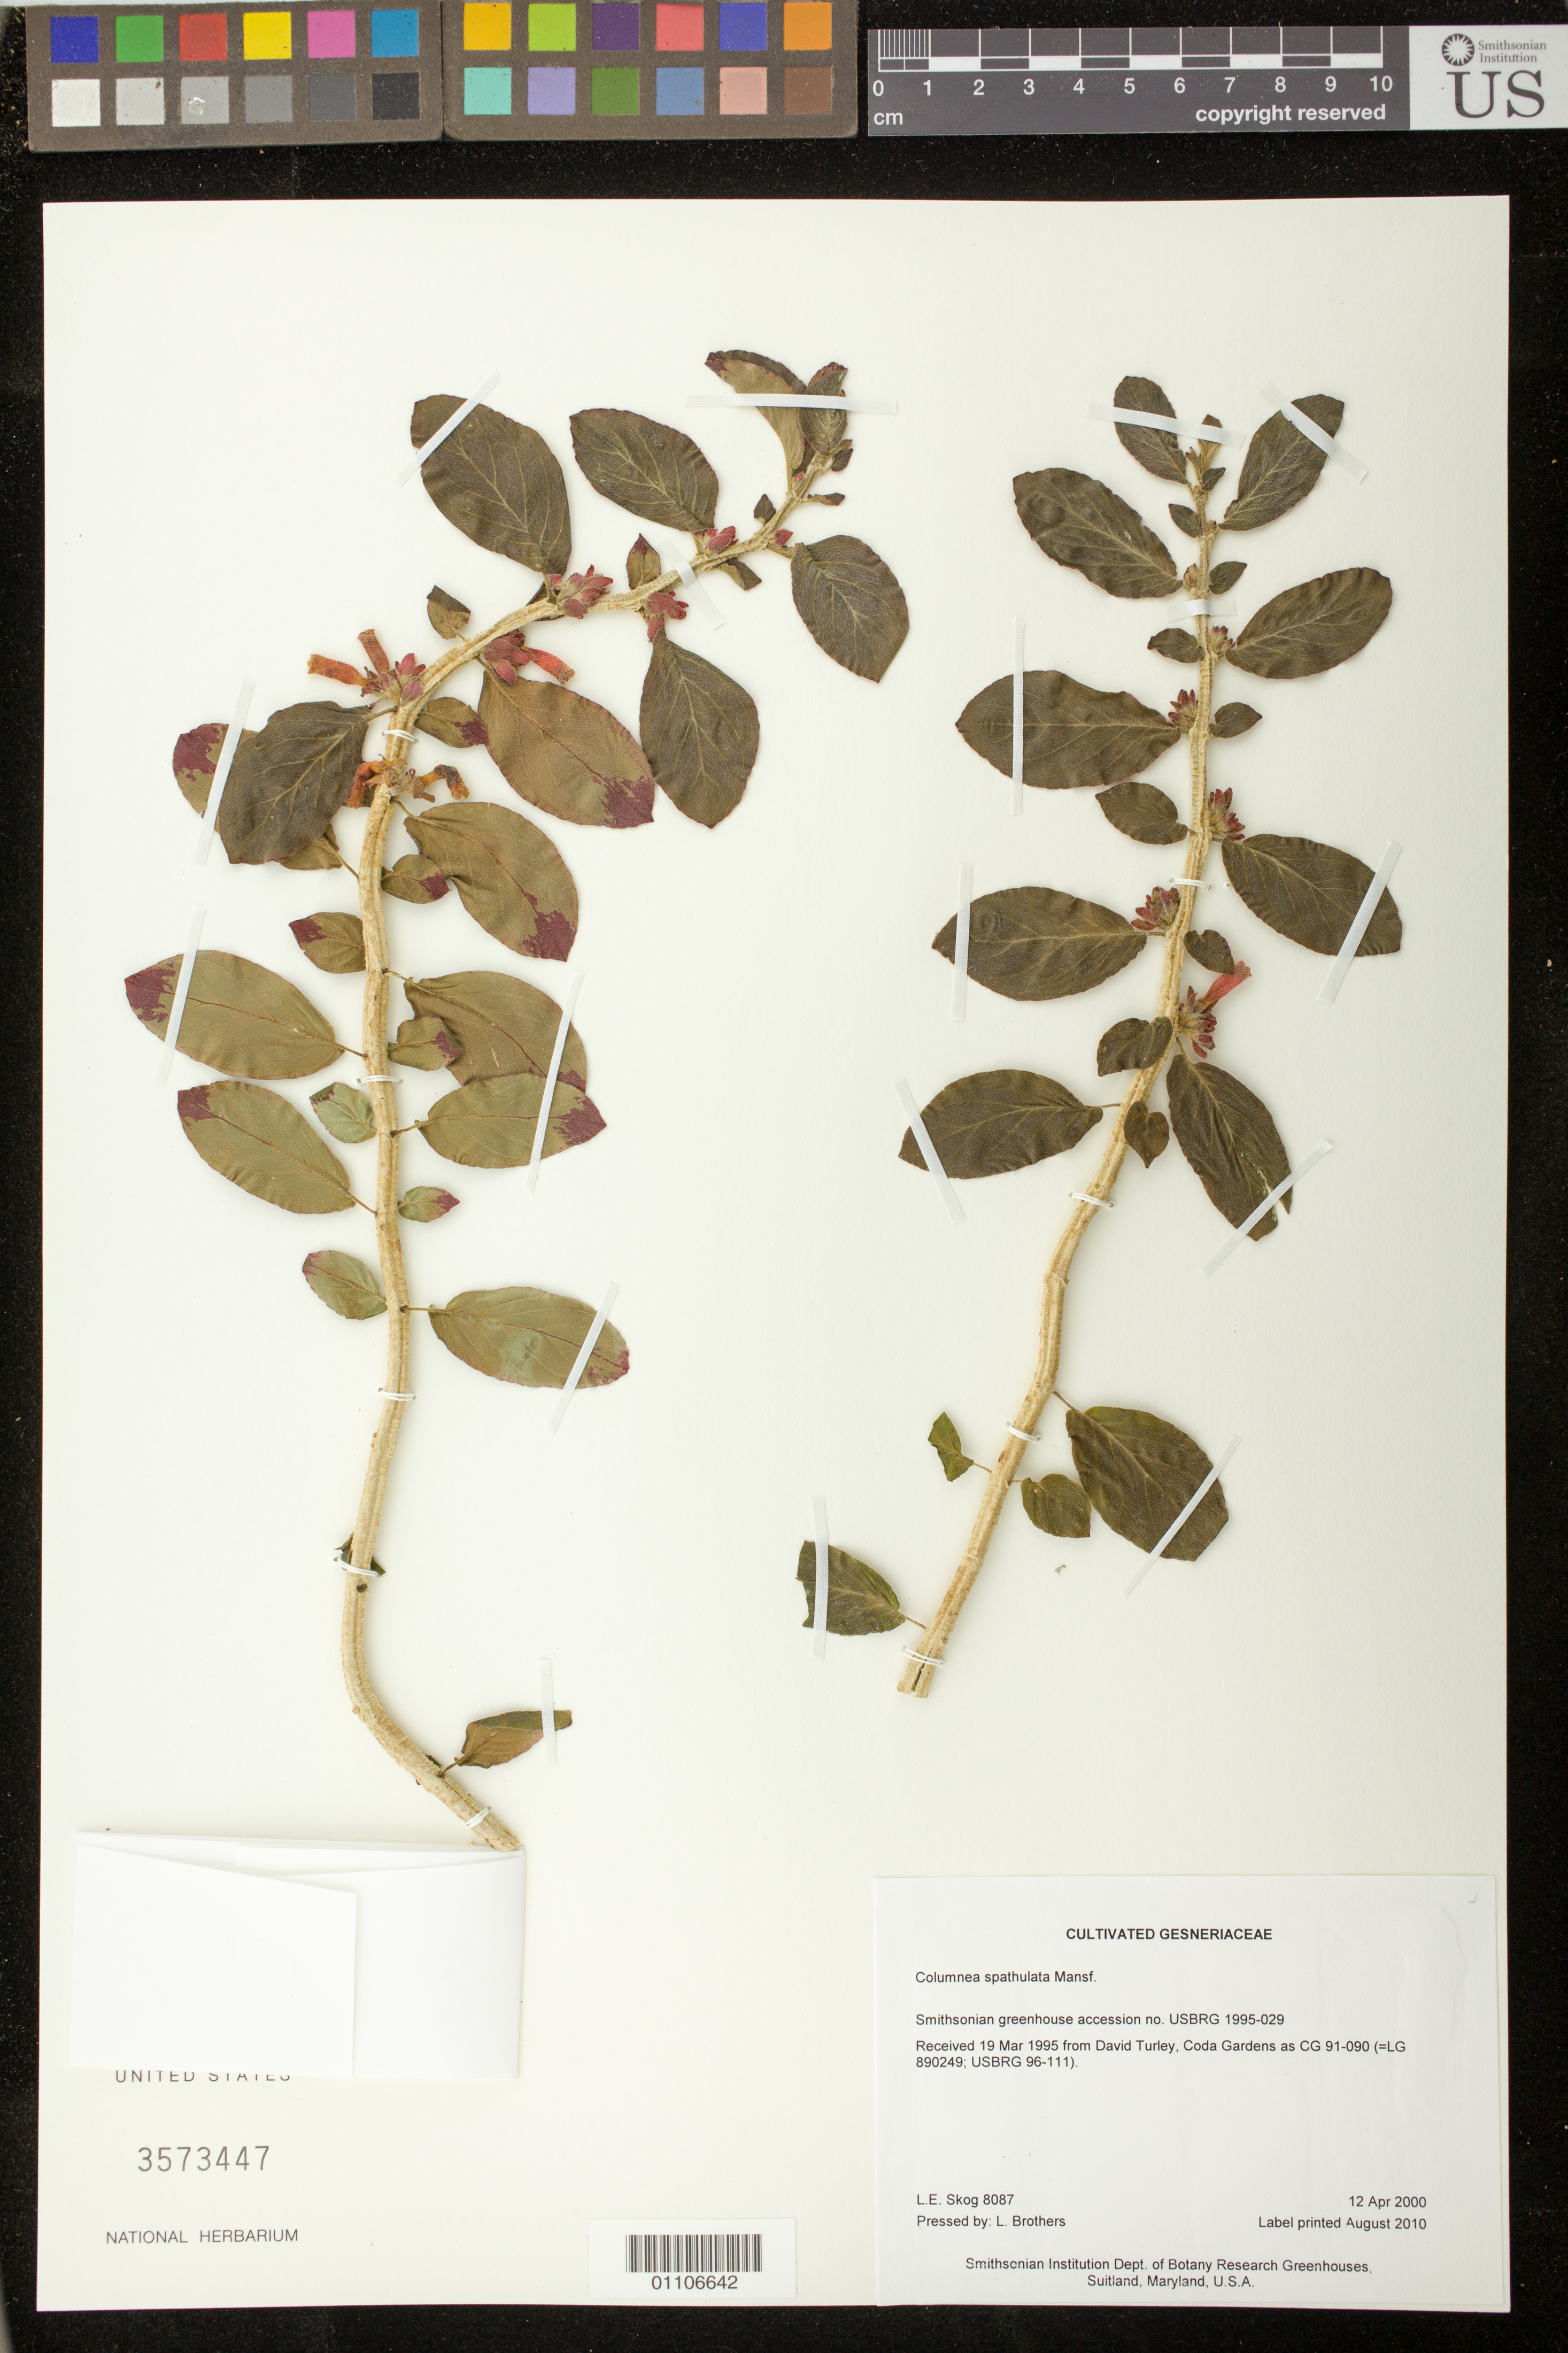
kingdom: Plantae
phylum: Tracheophyta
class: Magnoliopsida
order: Lamiales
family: Gesneriaceae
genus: Columnea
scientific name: Columnea spathulata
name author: Mansf.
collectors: L. E. Skog & L. Brothers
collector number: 8087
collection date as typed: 12 Apr 2000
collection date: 2000-04-12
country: United States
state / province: Maryland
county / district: Prince George's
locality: Smithsonian Institution Dept. of Botany Research Greenhouses, Suitland, Maryland, U.S.A.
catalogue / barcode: US 3573447